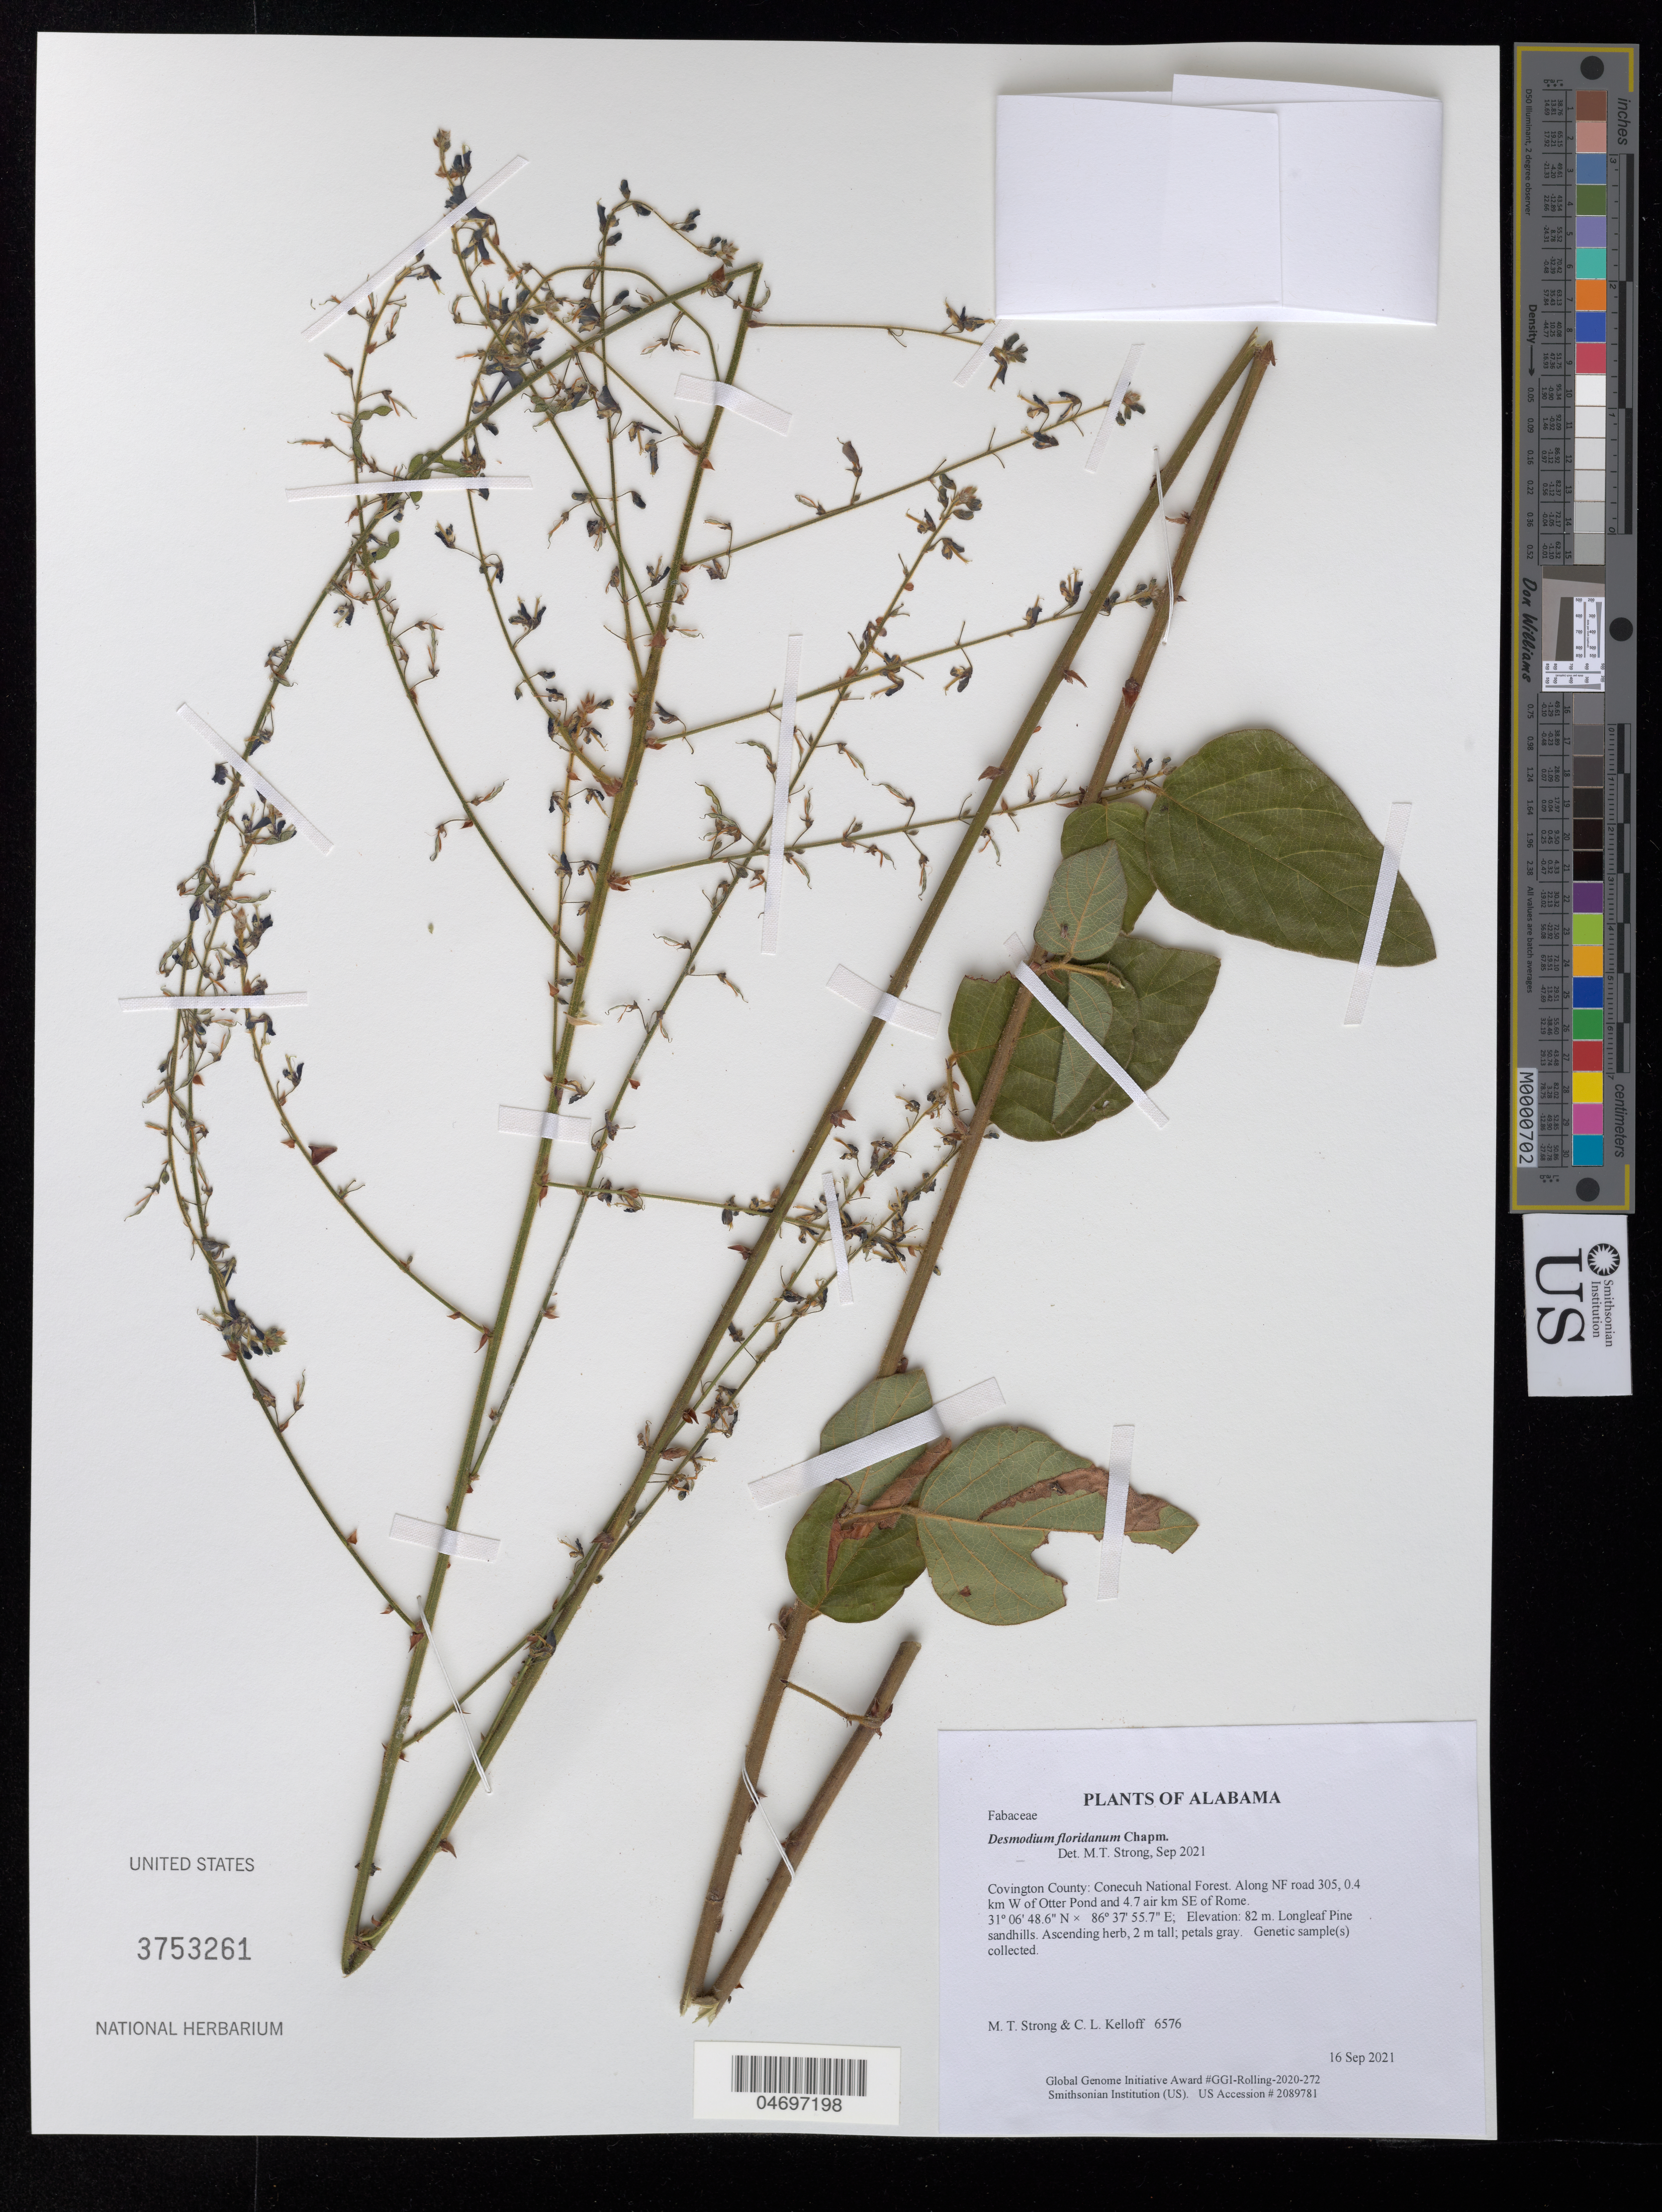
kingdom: Plantae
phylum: Tracheophyta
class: Magnoliopsida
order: Fabales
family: Fabaceae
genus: Desmodium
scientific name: Desmodium floridanum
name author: Chapm.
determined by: Strong, Mark T.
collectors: M. T. Strong & C. L. Kelloff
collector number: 6576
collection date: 2021-09-16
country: United States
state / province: Alabama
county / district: Covington County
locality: Conecuh National Forest. Along NF road 305, 0.4 km W of Otter Pond and 4.7 air km SE of Rome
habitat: Longleaf Pine sandhills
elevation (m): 82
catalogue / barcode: US 3753261